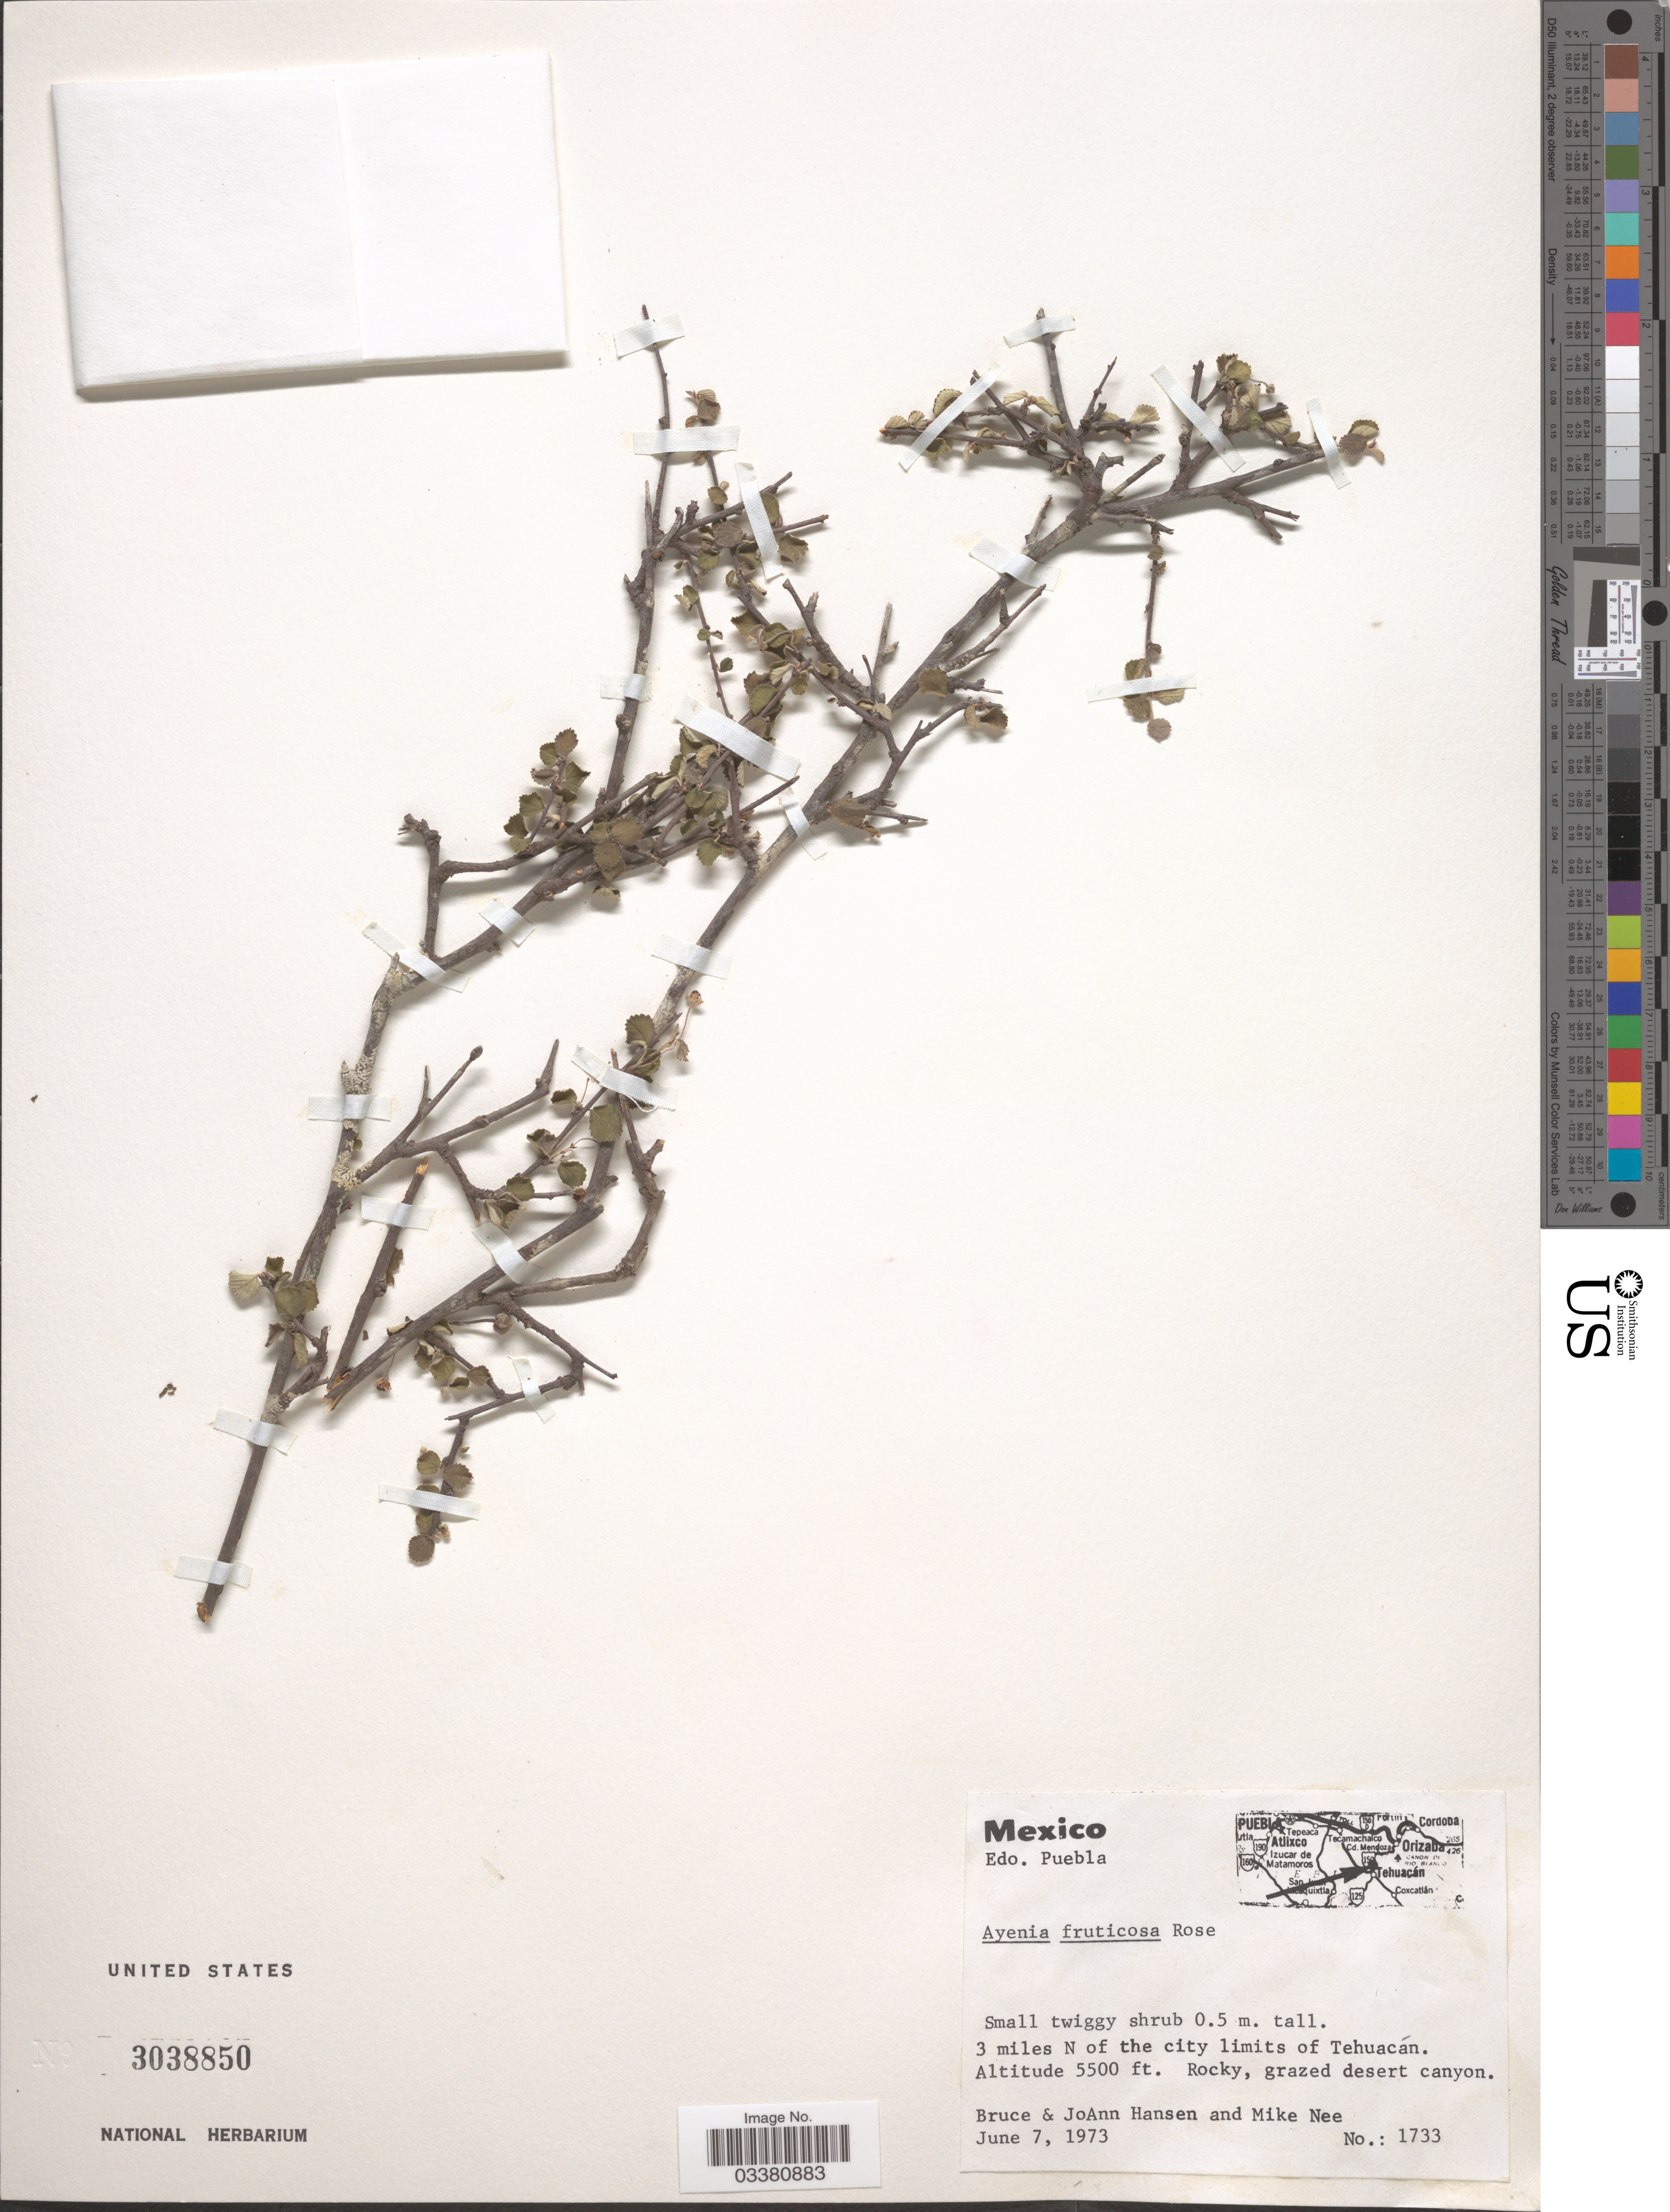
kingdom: Plantae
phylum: Tracheophyta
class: Magnoliopsida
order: Malvales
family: Malvaceae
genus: Ayenia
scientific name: Ayenia fruticosa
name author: Rose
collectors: B. Hansen, J. Hansen & M. Nee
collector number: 1733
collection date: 1973-06-07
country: Mexico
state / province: Puebla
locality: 3 miles N of the city limits of Tehuacán.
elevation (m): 1676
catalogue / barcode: US 3038850